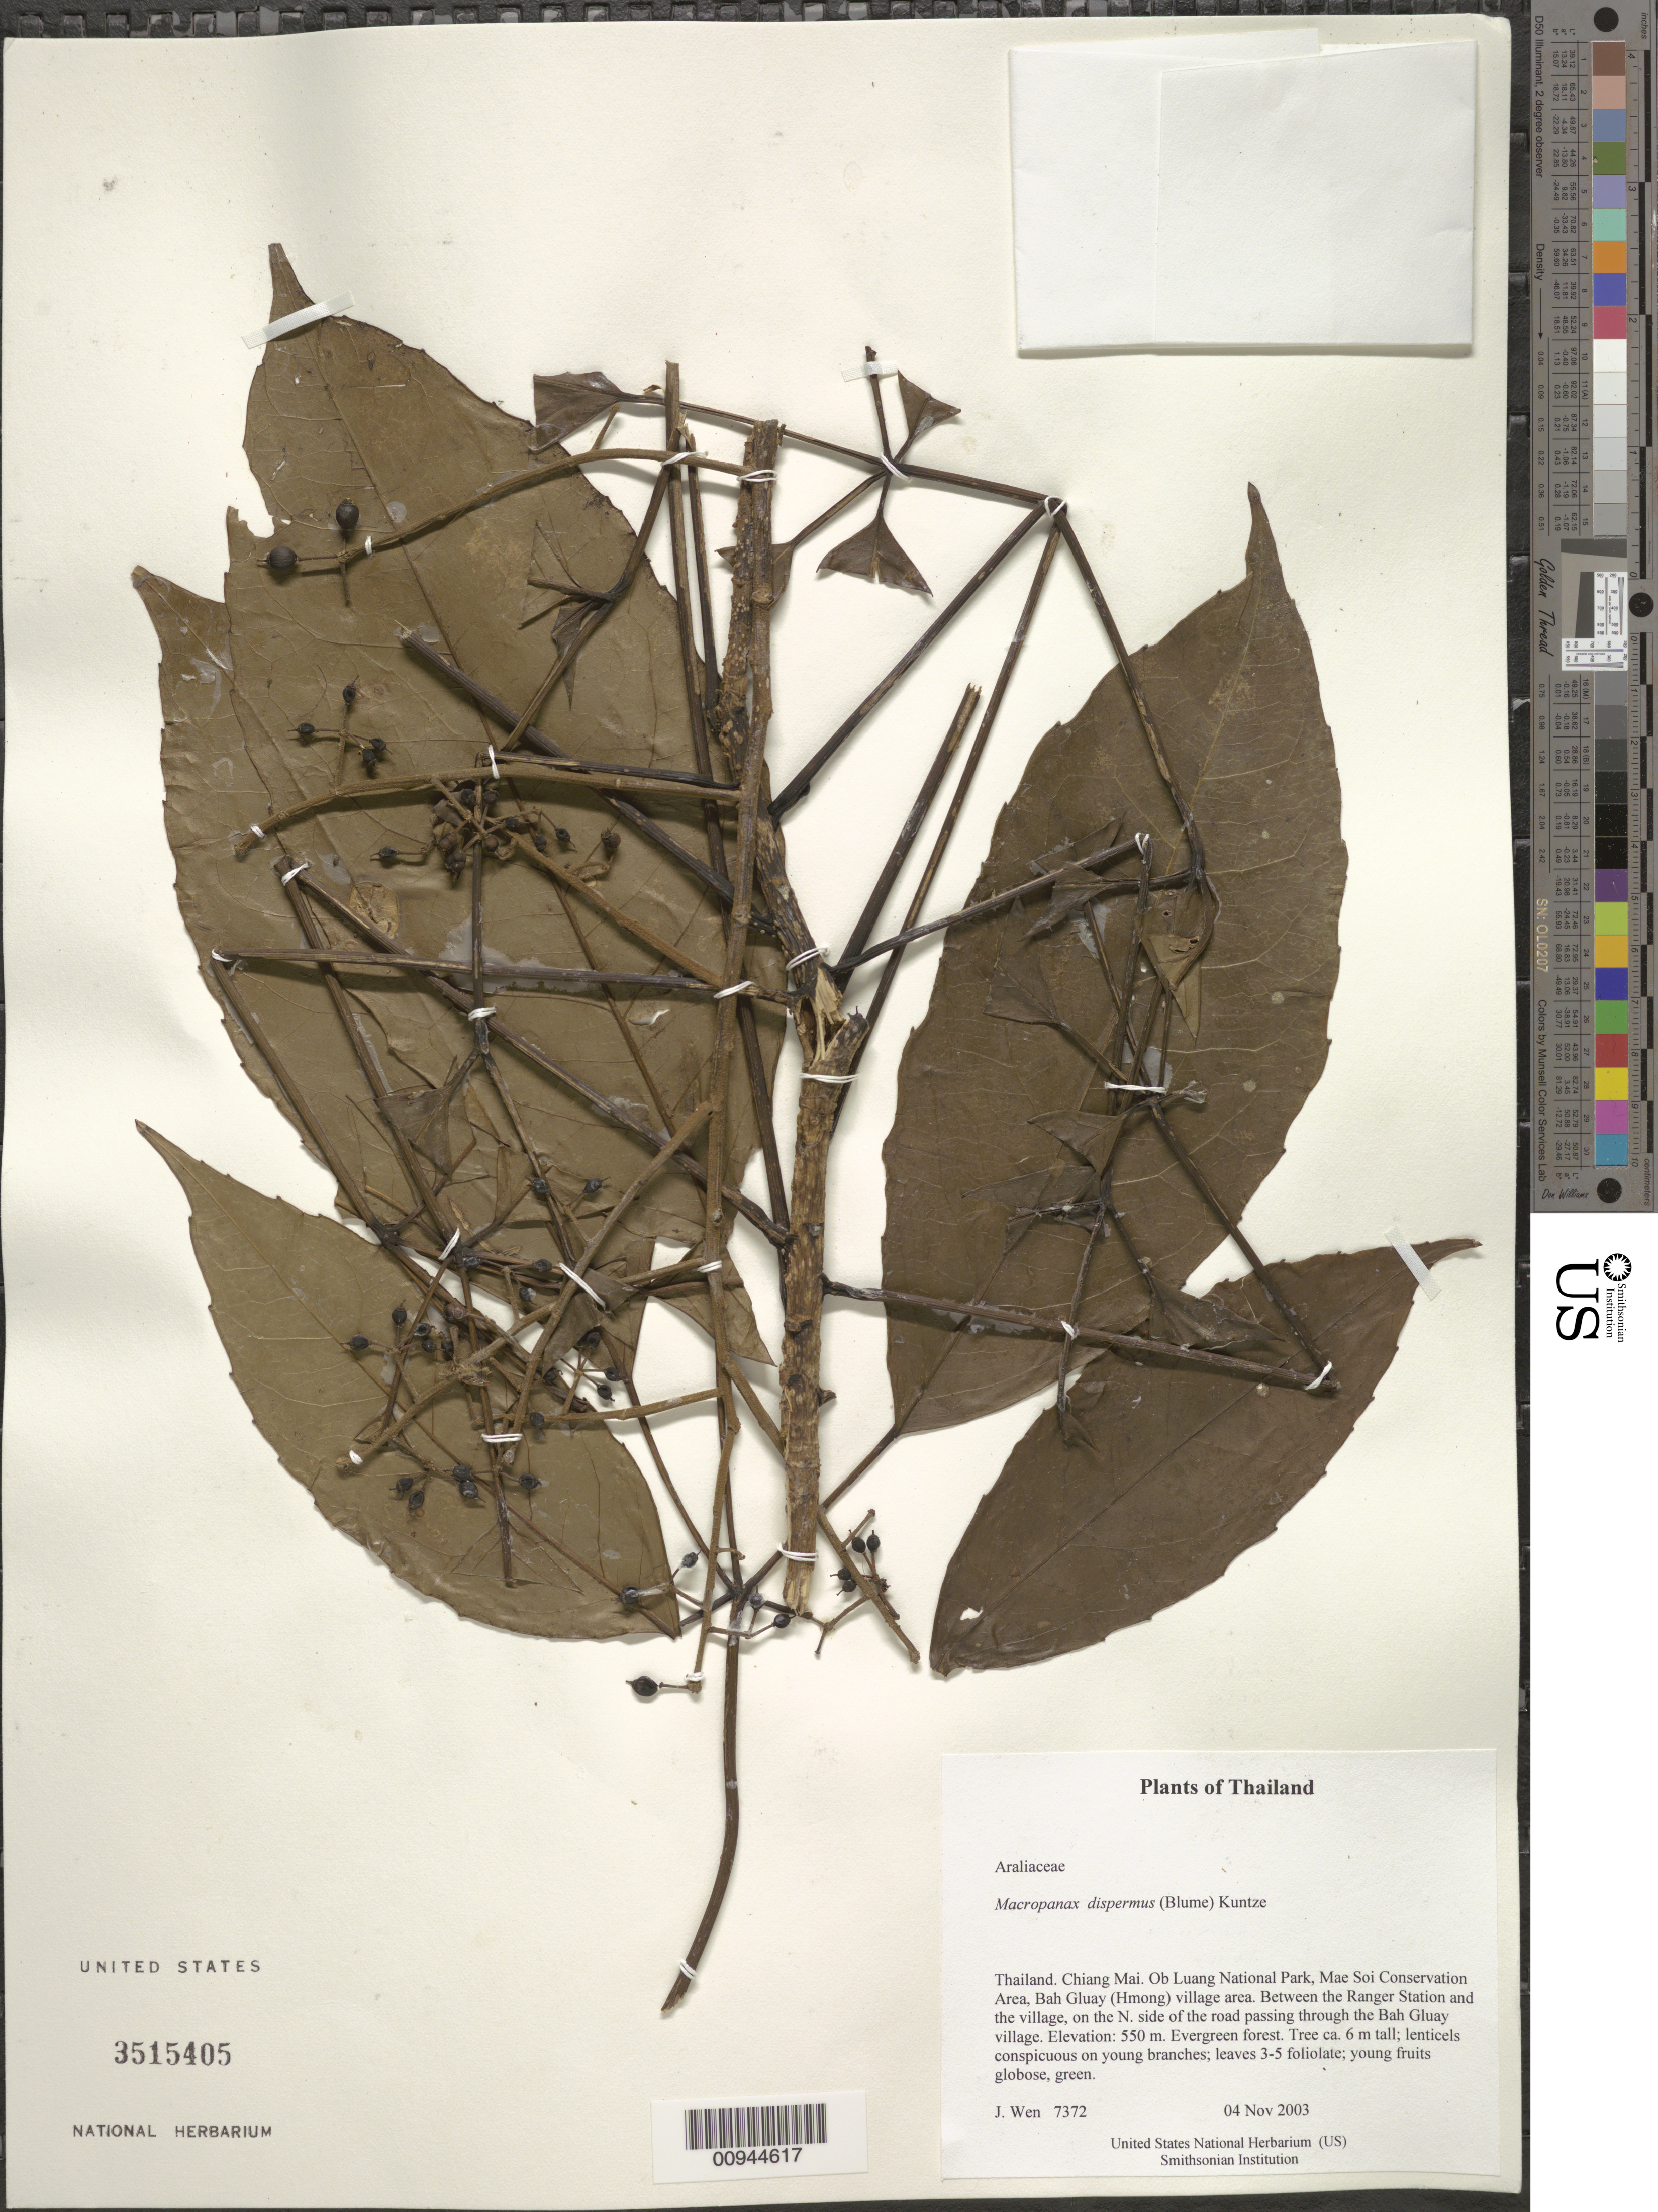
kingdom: Plantae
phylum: Tracheophyta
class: Magnoliopsida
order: Apiales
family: Araliaceae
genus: Macropanax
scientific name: Macropanax dispermus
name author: (Blume) Kuntze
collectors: J. Wen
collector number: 7372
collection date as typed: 04 Nov 2003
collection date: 2003-11-04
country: Thailand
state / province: Chiang Mai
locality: Ob Luang National Park, Mae Soi Conservation Area, Bah Gluay (Hmong) village area. Between the Ranger Station and the village, on the N. side of the road passing through the Bah Gluay village.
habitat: Evergreen forest.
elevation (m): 550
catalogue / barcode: US 3515405